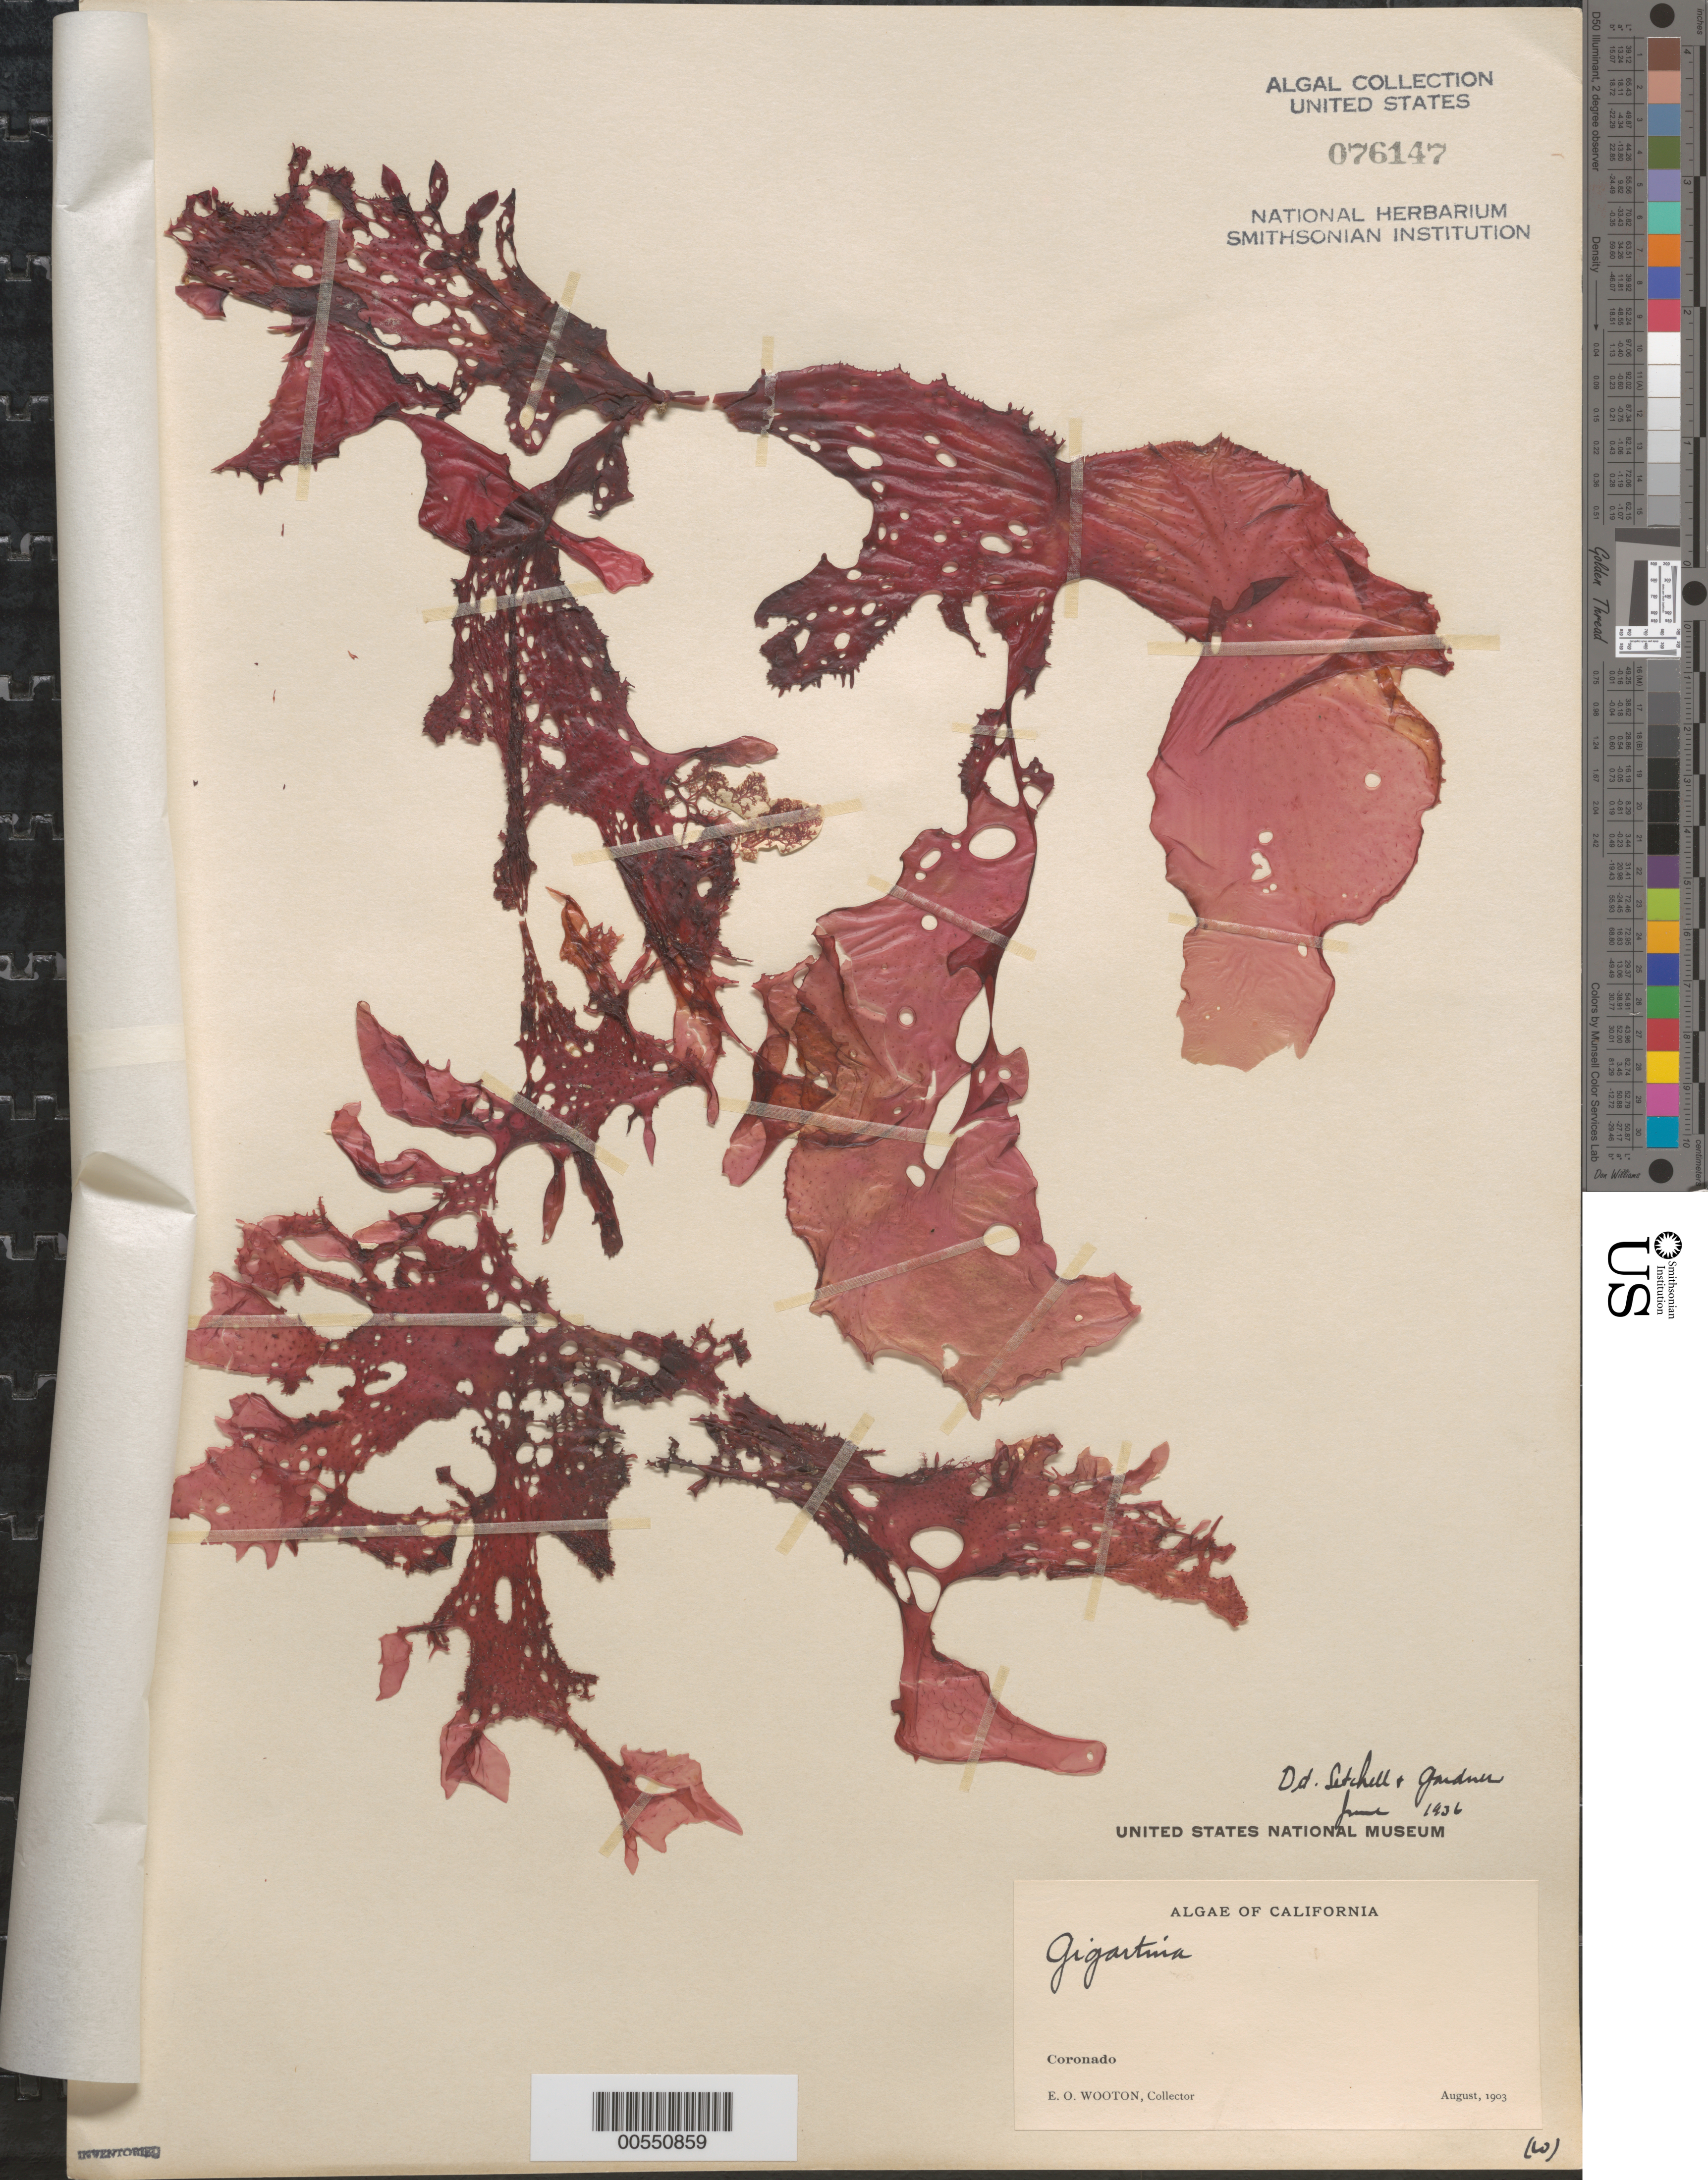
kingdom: Plantae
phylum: Rhodophyta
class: Florideophyceae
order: Gigartinales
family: Gigartinaceae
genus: Gigartina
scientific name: Gigartina sp.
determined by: Gardner, N. L.; Setchell, W. A.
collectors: E. O. Wooton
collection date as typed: Aug 1903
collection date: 1903-08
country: United States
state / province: California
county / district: San Diego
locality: Coronado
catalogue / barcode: US 76147